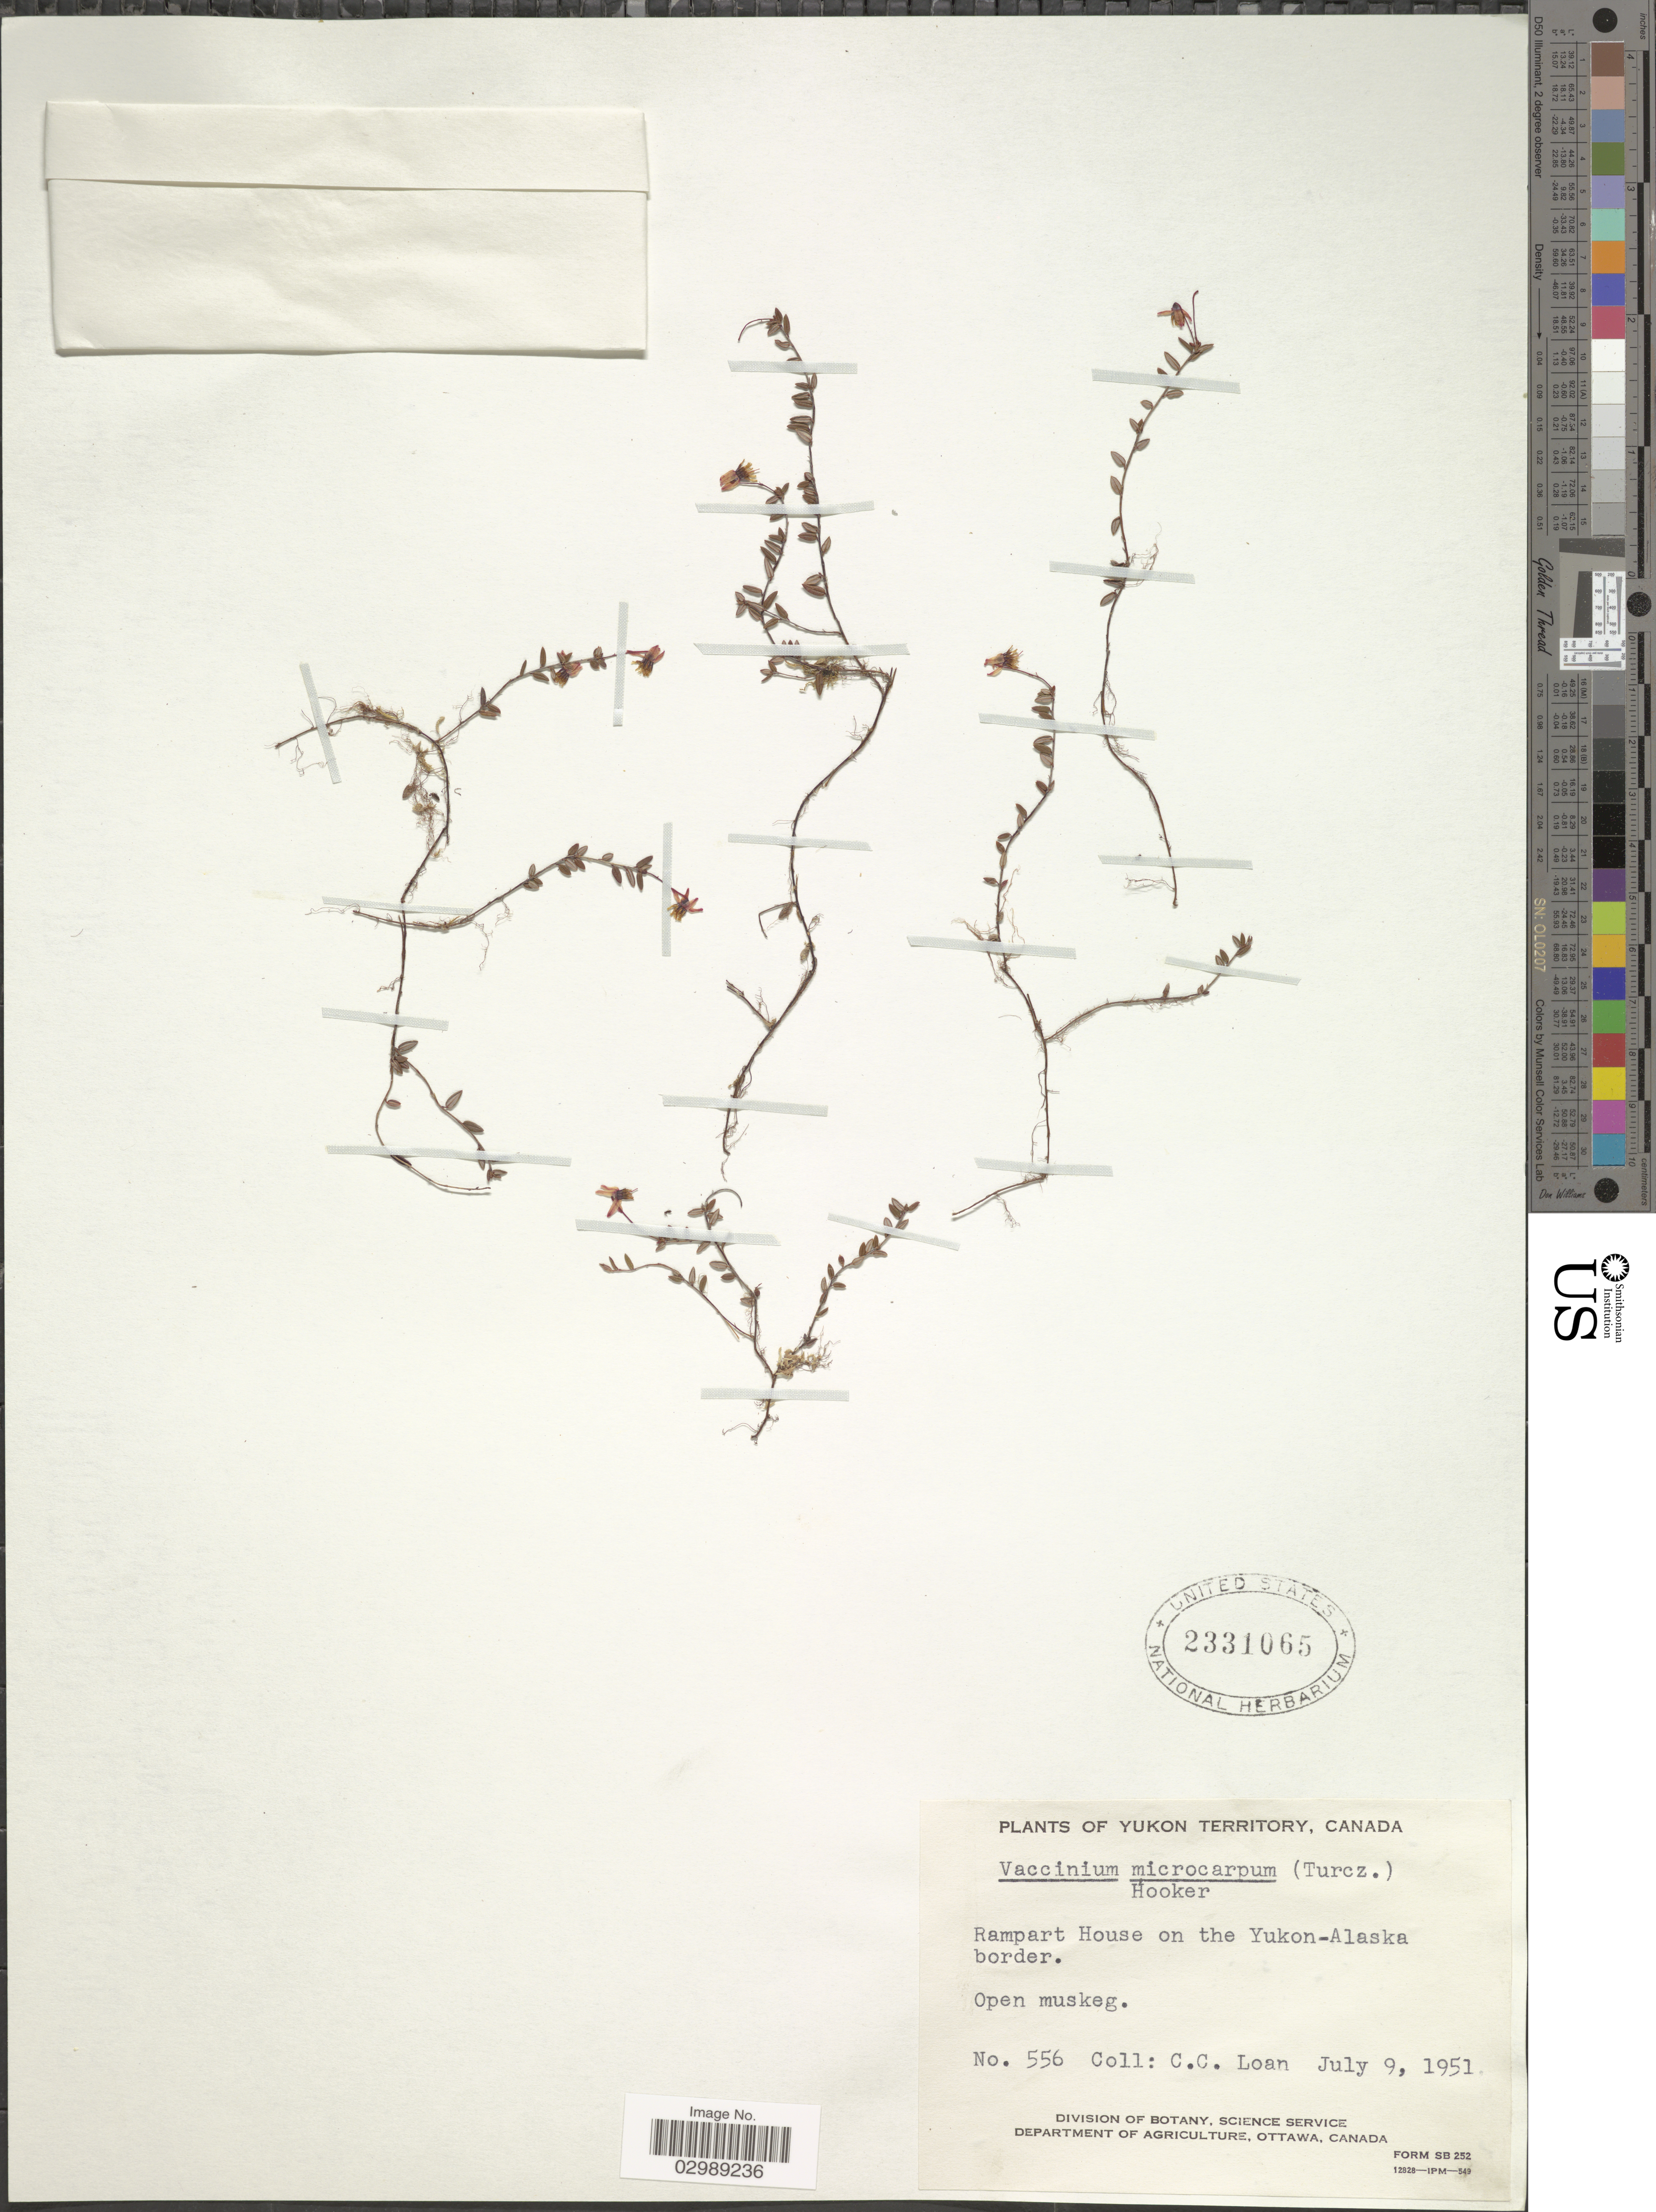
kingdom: Plantae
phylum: Tracheophyta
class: Magnoliopsida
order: Ericales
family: Ericaceae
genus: Vaccinium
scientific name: Vaccinium oxycoccos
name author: L.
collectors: C. Loan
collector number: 556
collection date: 1951-07-09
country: Canada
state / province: Yukon Territory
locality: Rampart House on the Yukon-Alaska border.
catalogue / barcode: US 2331065